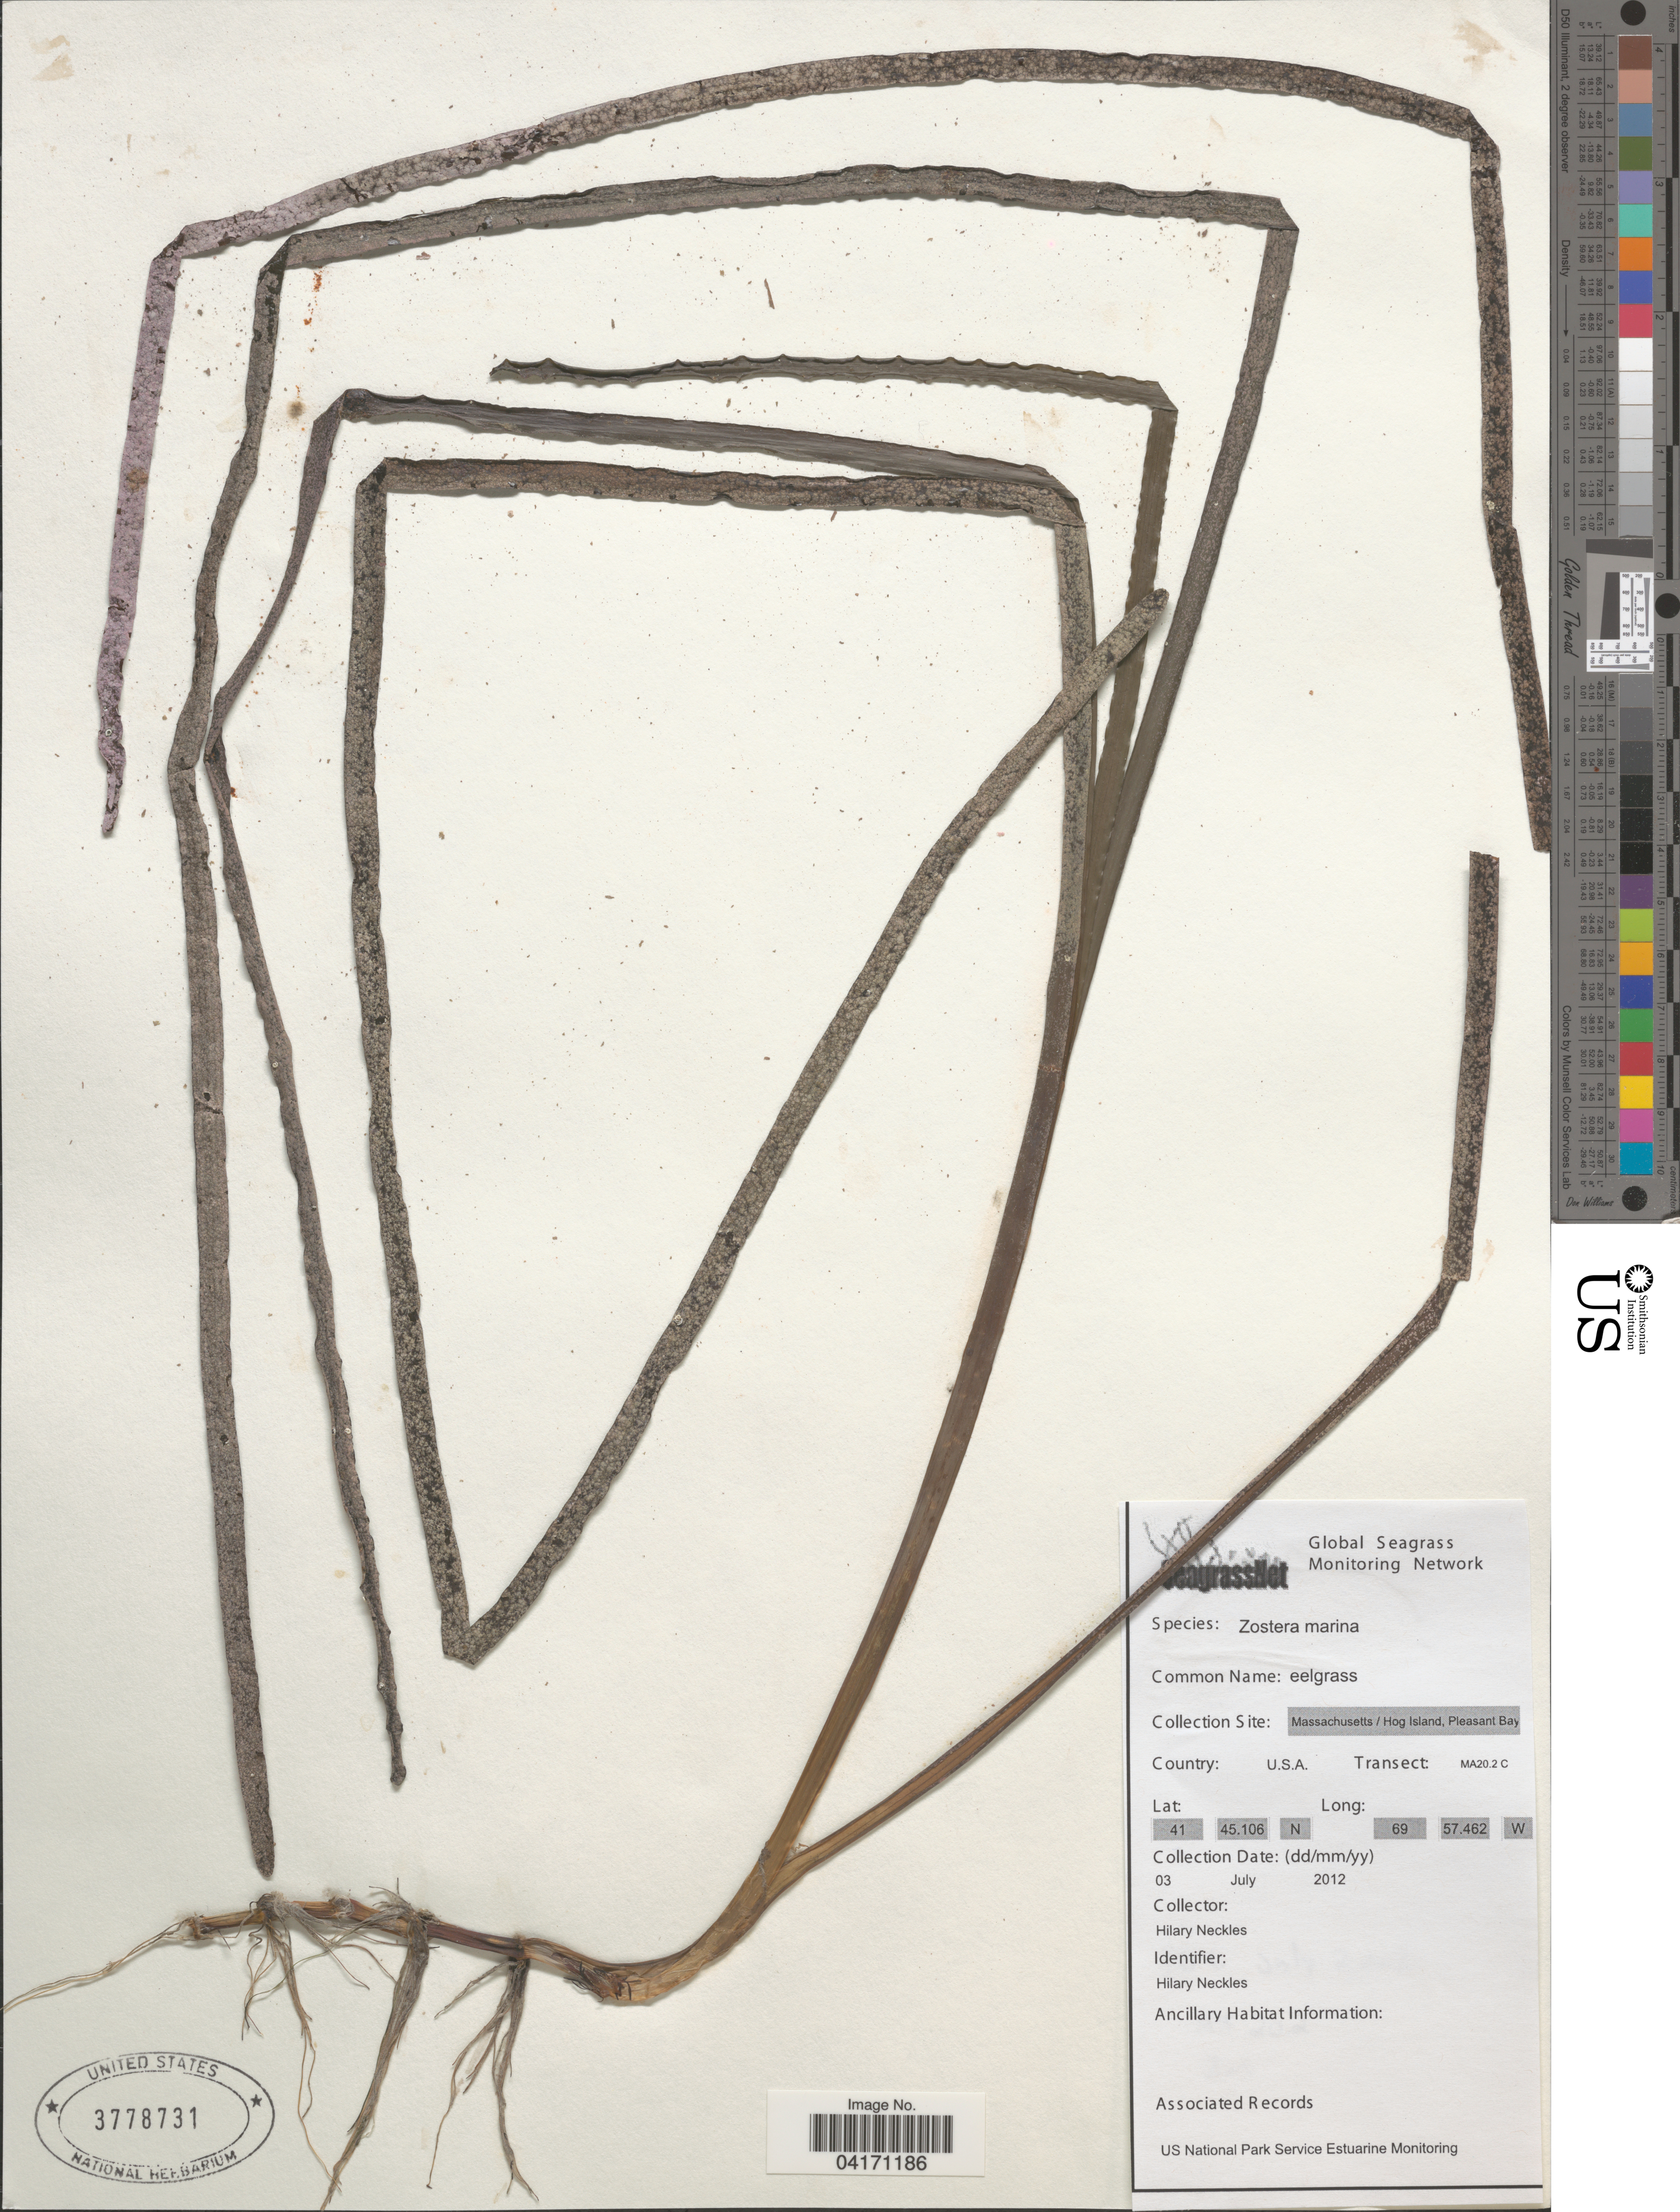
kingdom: Plantae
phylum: Tracheophyta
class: Liliopsida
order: Alismatales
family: Zosteraceae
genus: Zostera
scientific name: Zostera marina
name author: L.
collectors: H. Neckles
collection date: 2012-07-03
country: United States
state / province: Massachusetts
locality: Hog Island, Pleasant Bay. Transect: MA20.2 C.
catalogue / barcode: US 3778731